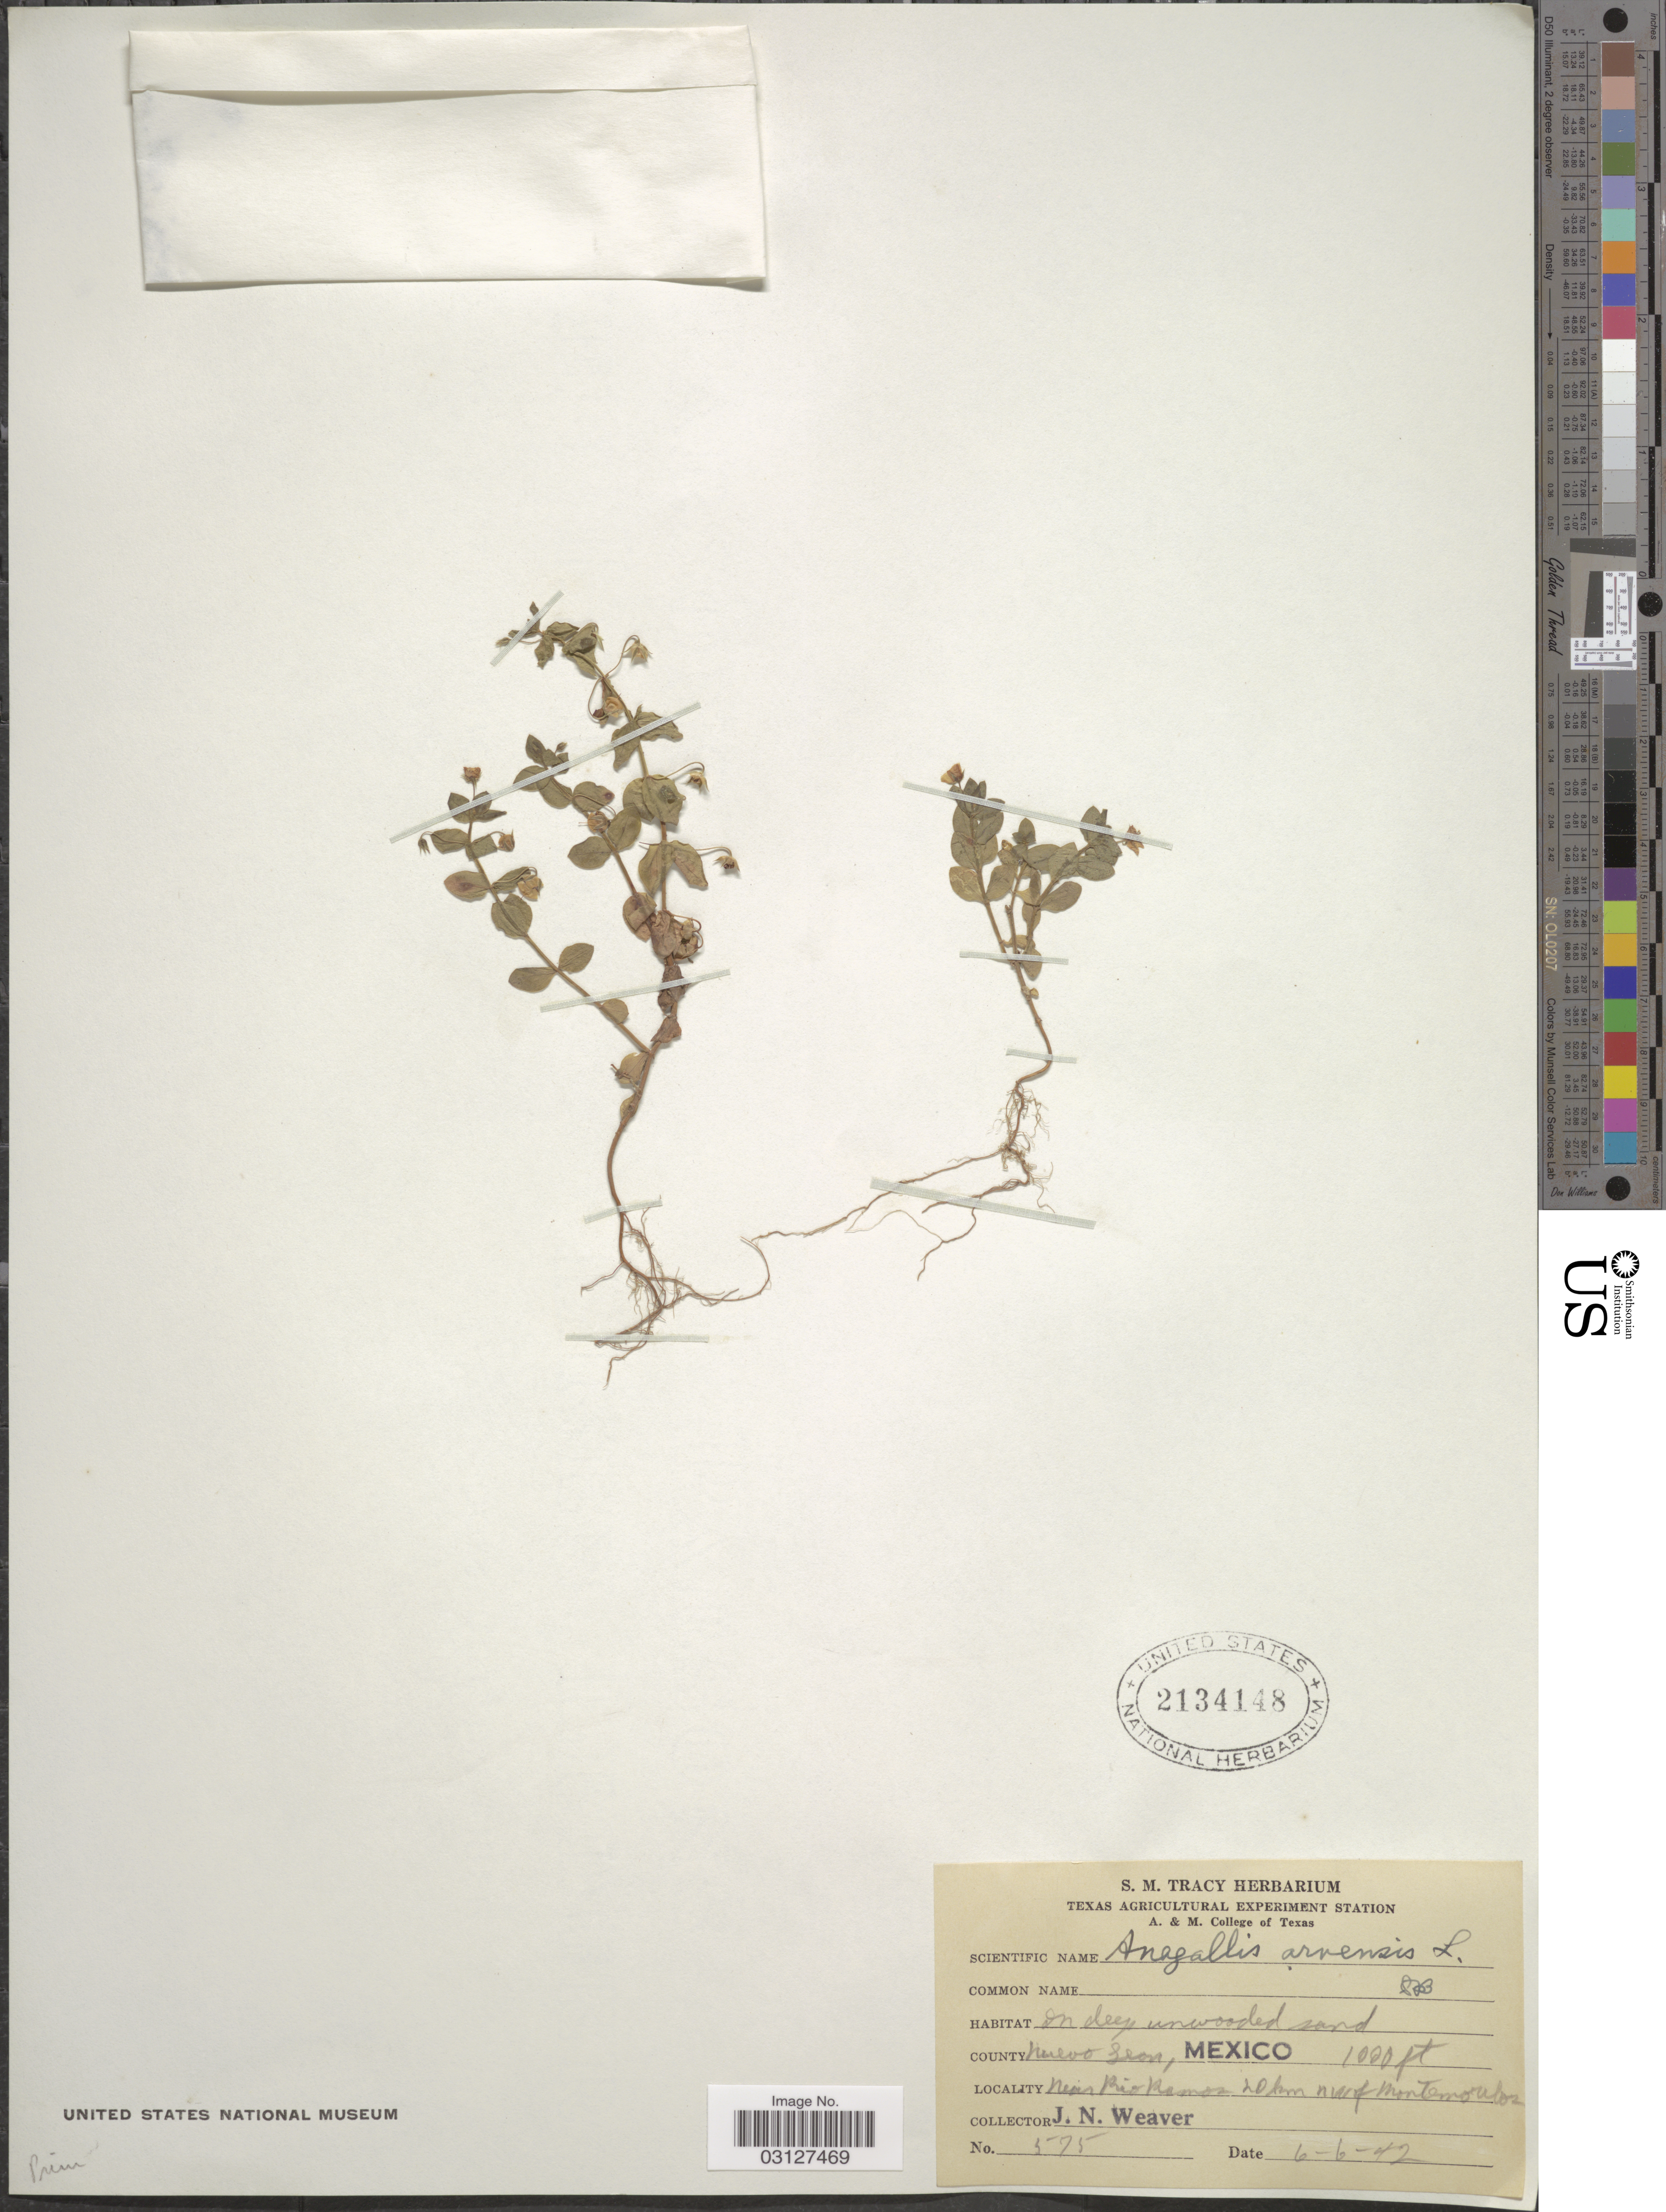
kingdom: Plantae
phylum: Tracheophyta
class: Magnoliopsida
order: Ericales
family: Primulaceae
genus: Anagallis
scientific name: Anagallis arvensis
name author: L.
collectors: J. N. Weaver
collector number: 575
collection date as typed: Transcribed d/m/y: 6/6/42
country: Mexico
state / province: Nuevo León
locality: Near Rio Ramos 20 km NW of Montemorelos.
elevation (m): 305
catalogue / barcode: US 2134148